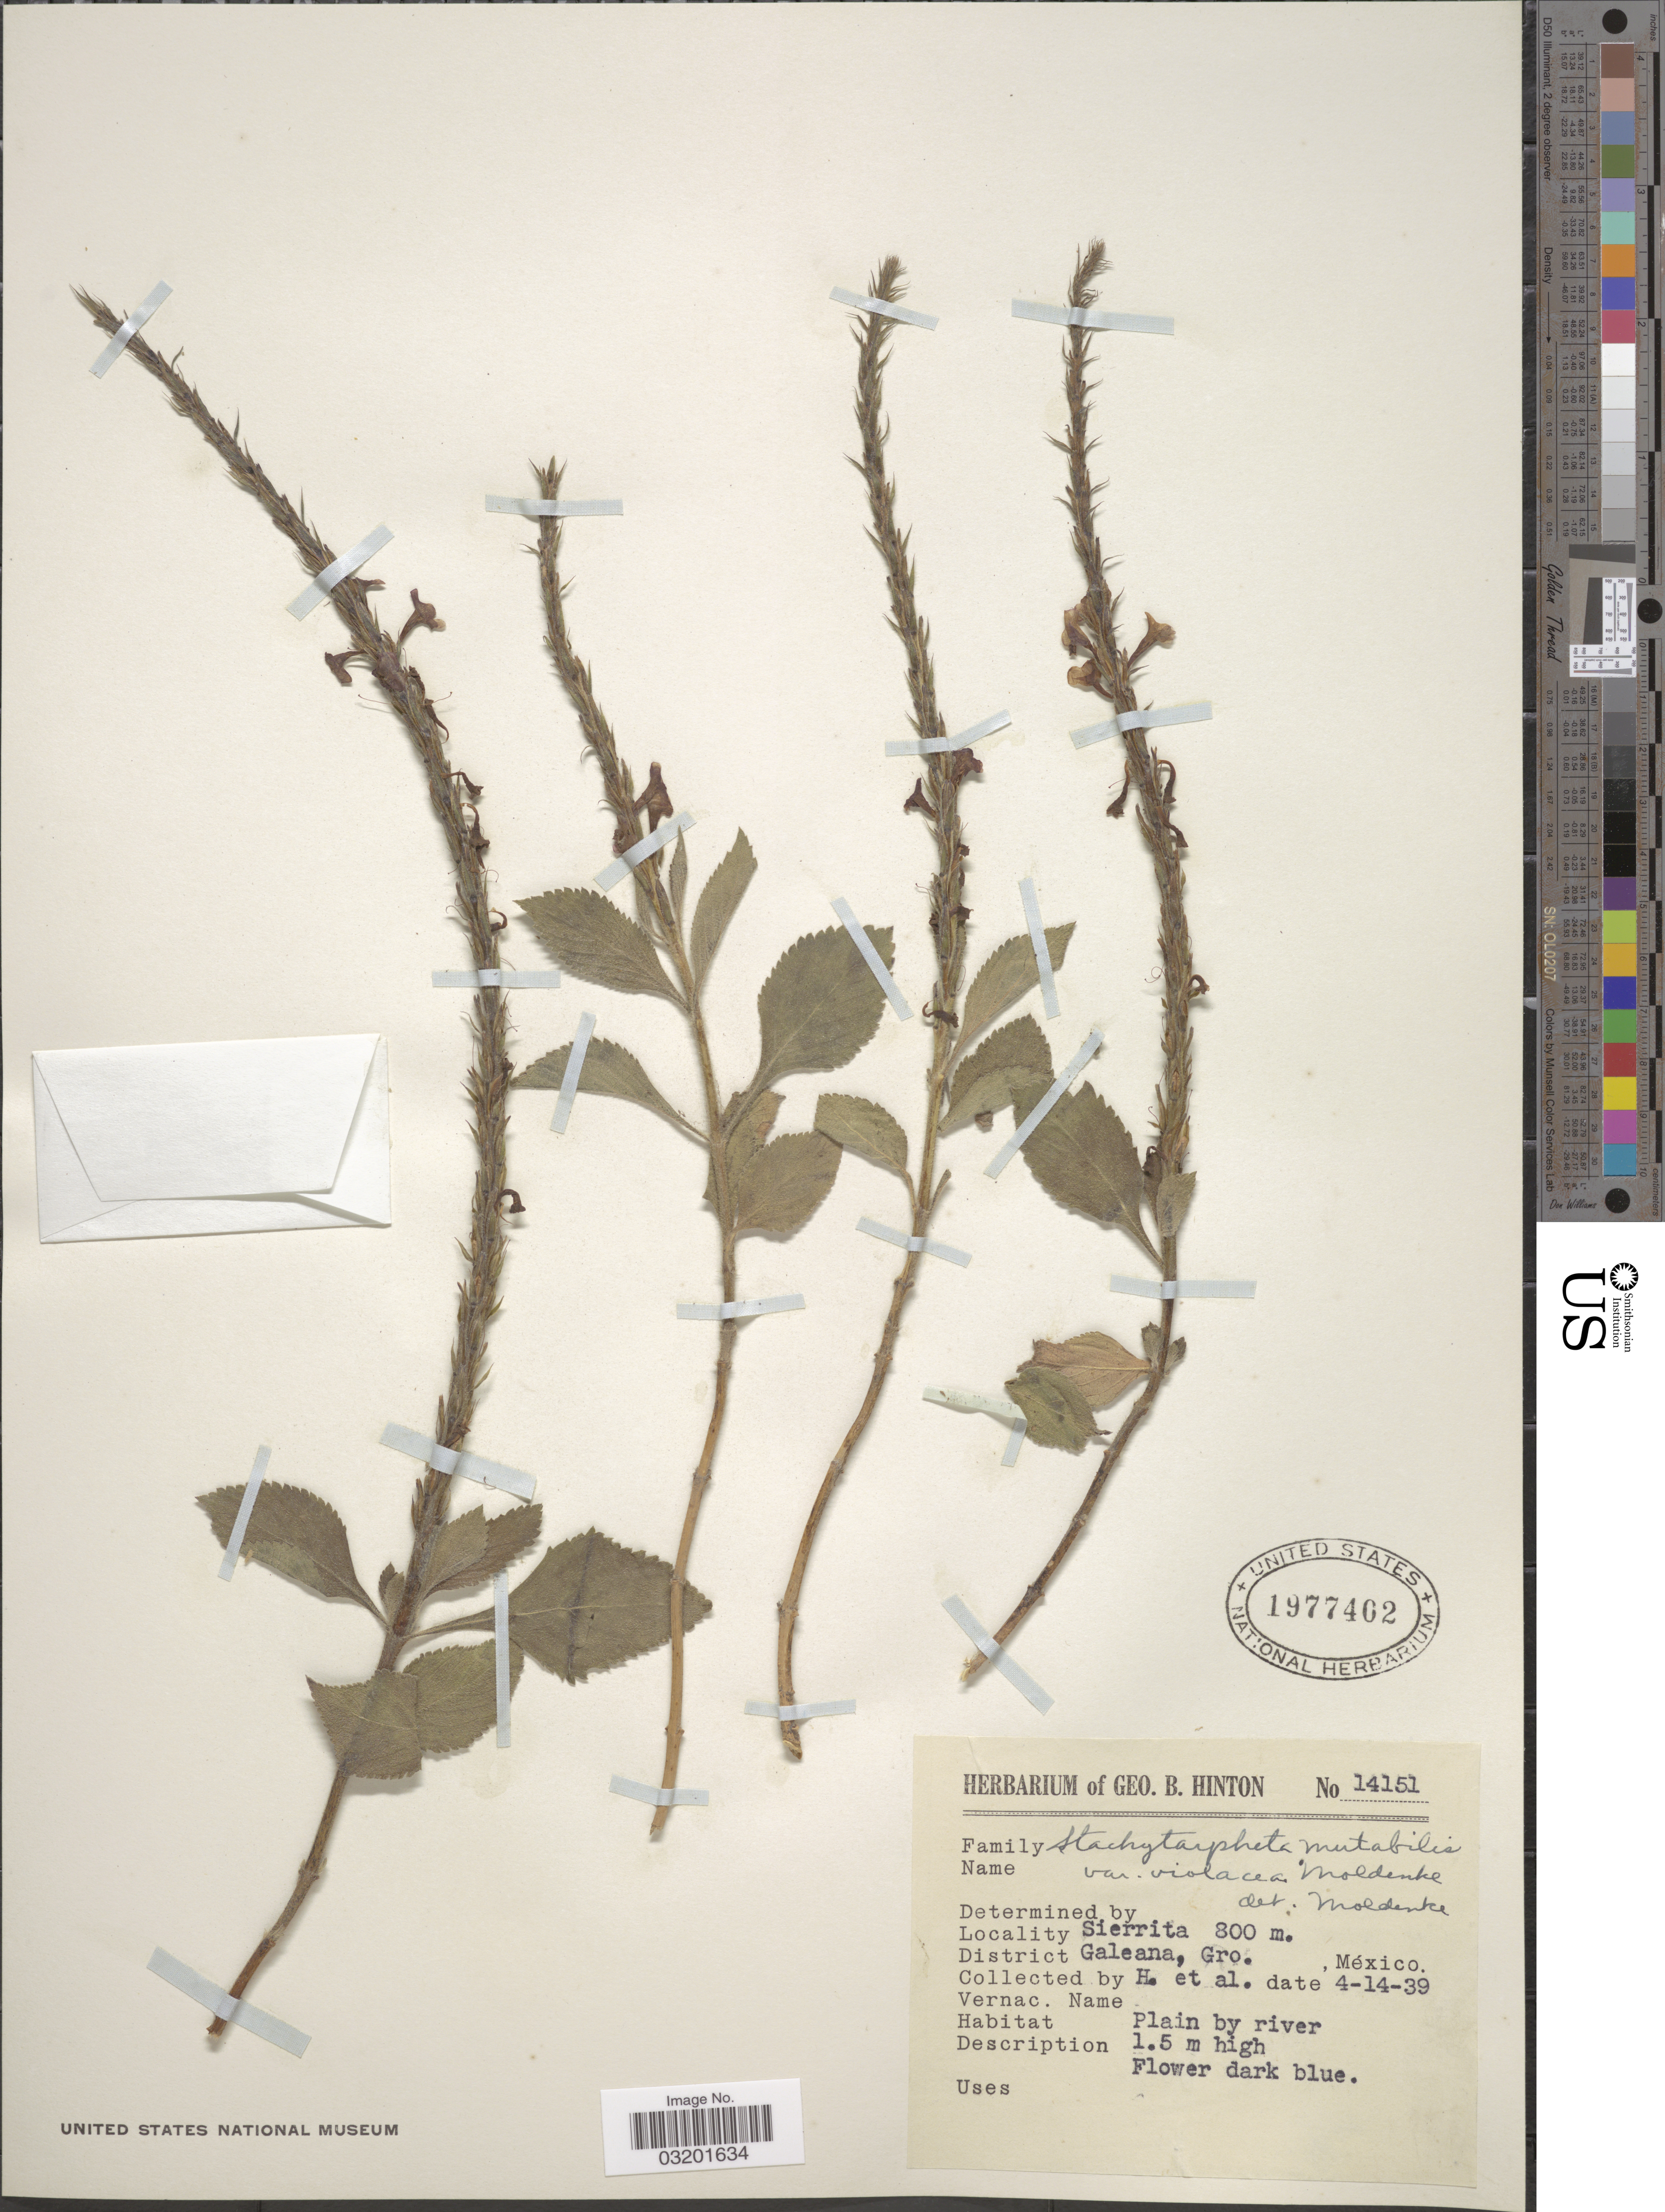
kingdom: Plantae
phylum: Tracheophyta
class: Magnoliopsida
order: Lamiales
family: Verbenaceae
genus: Stachytarpheta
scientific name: Stachytarpheta mutabilis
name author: (Jacq.) Vahl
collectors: G. B. Hinton & et al.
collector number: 14151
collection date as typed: Transcribed d/m/y: 14/4/39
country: Mexico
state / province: Guerrero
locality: Sierrita. District Galeana, Gro.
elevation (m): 800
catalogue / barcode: US 1977402